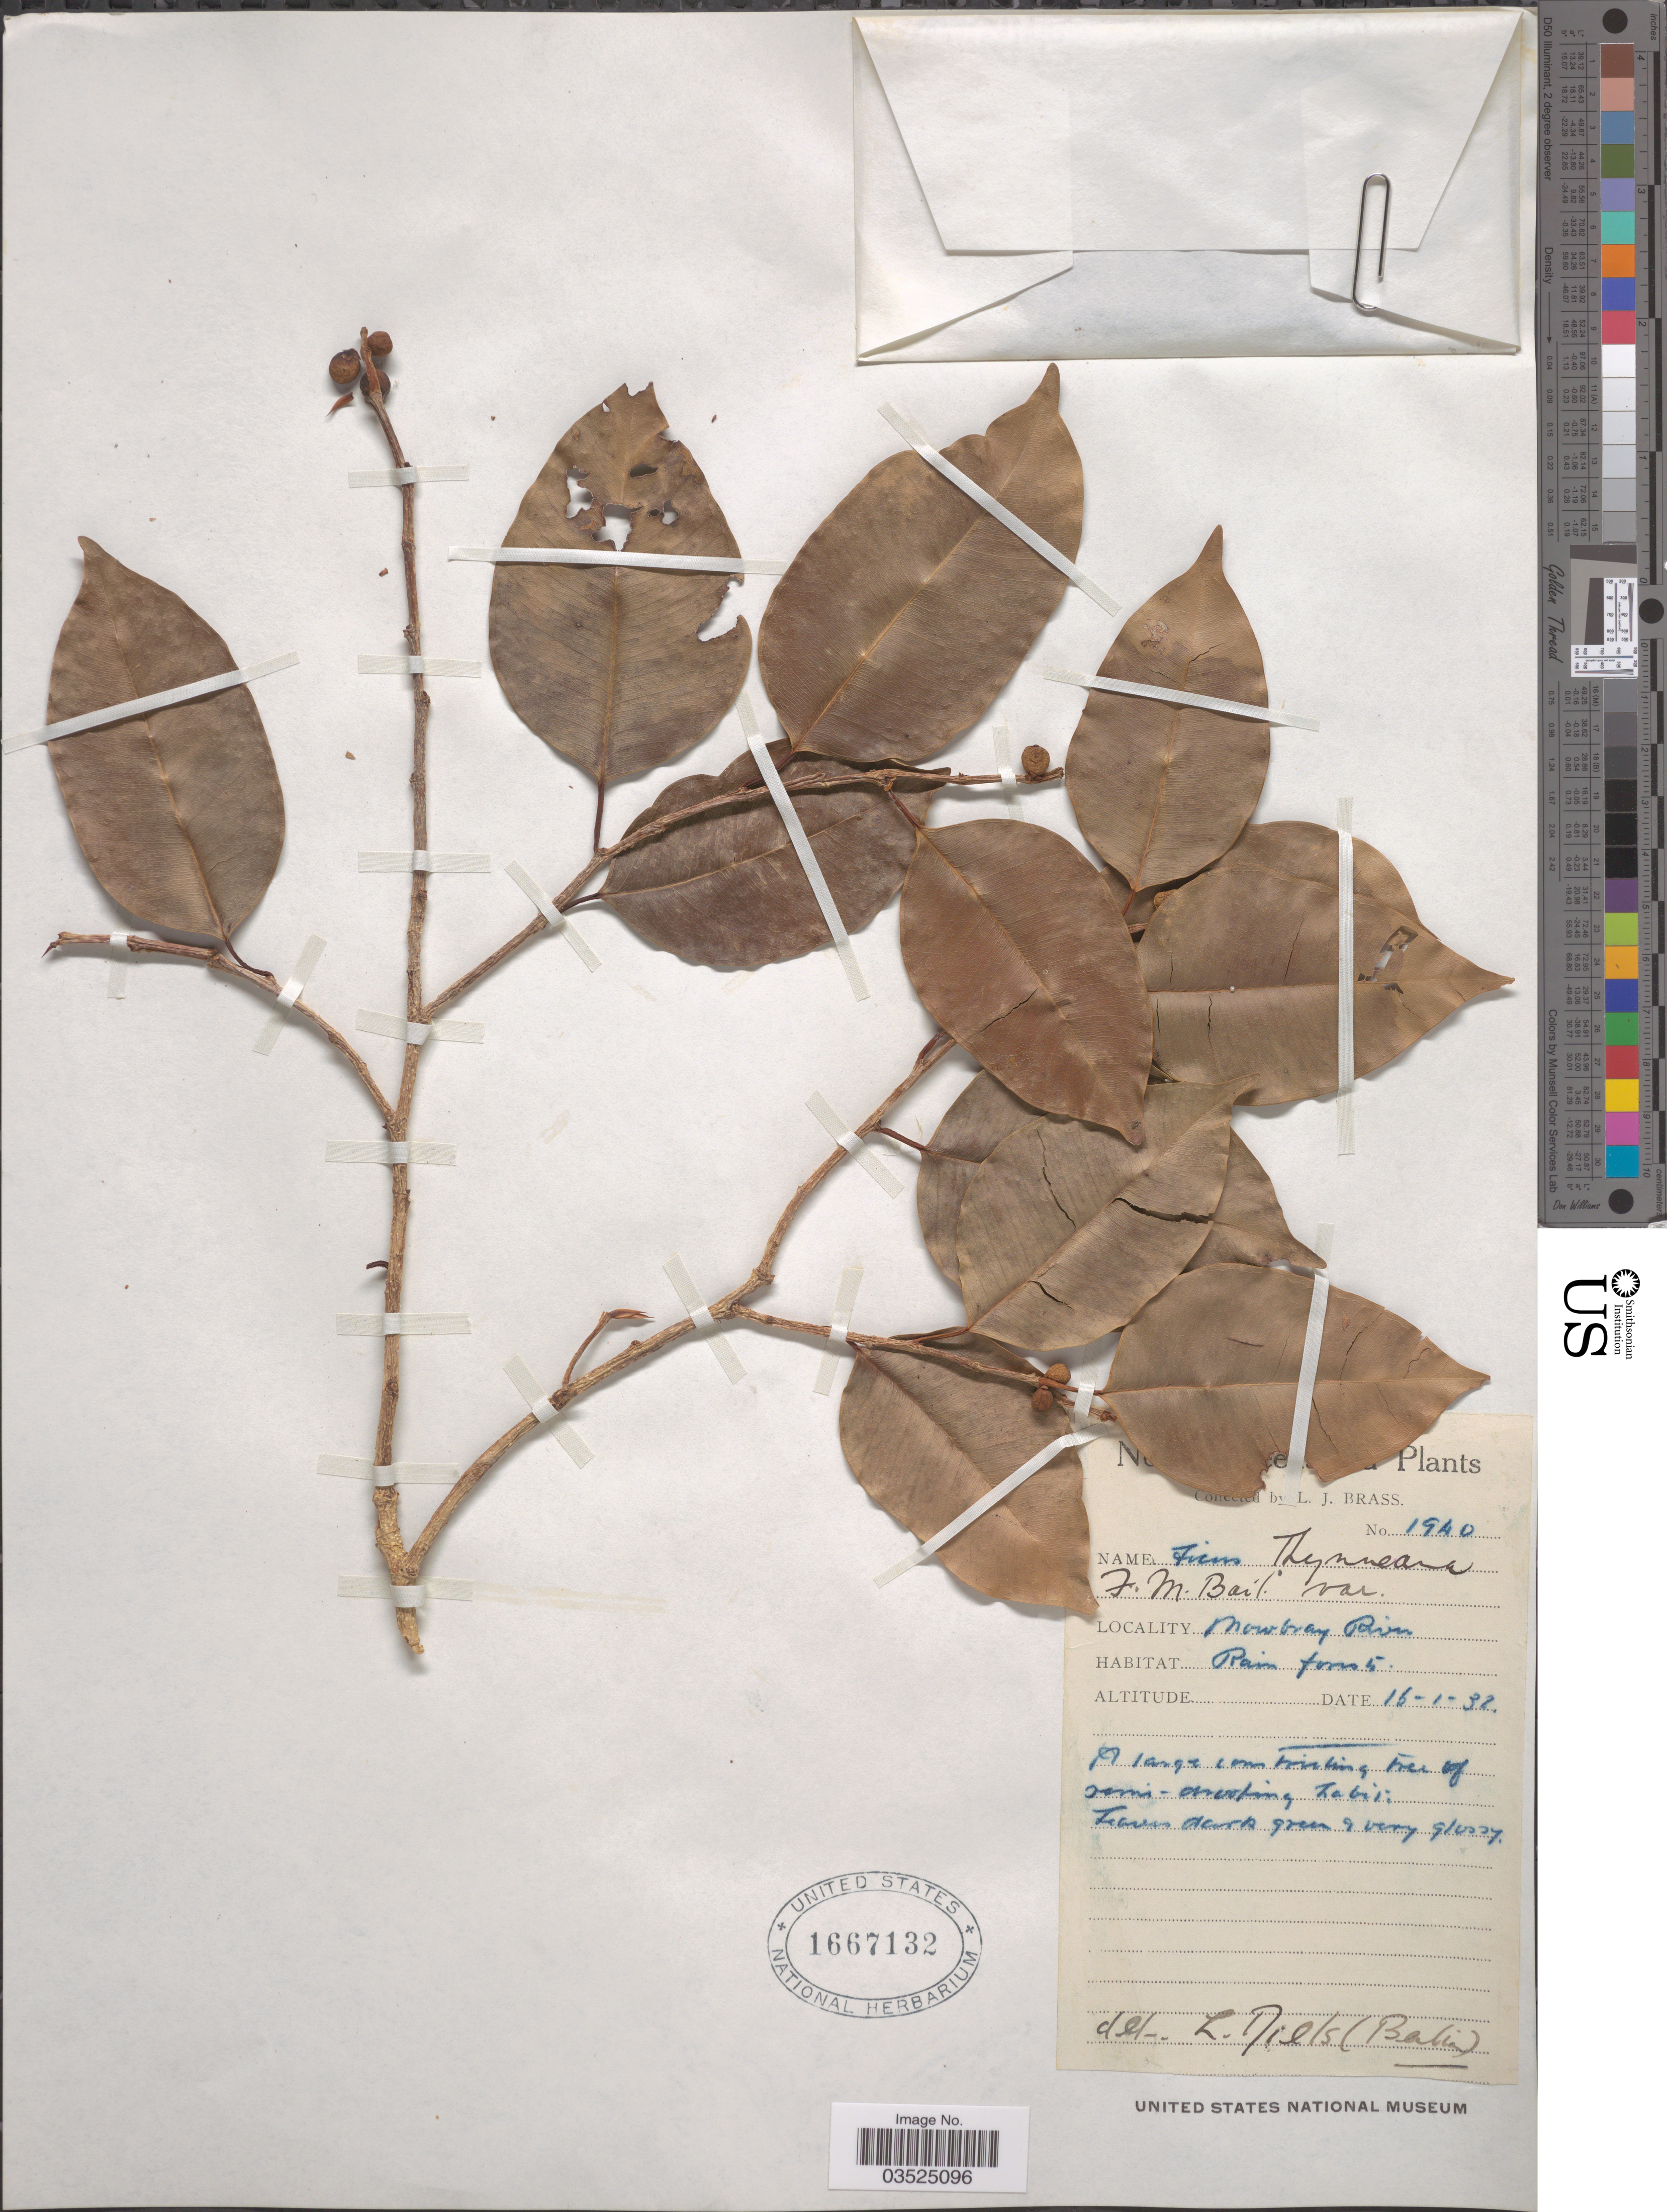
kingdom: Plantae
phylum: Tracheophyta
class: Magnoliopsida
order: Rosales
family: Moraceae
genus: Ficus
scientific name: Ficus thynneana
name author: F.M. Bailey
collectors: L. J. Brass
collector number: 1940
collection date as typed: Transcribed d/m/y: 16/1/32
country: Australia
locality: ! Mowbray River.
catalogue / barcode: US 1667132